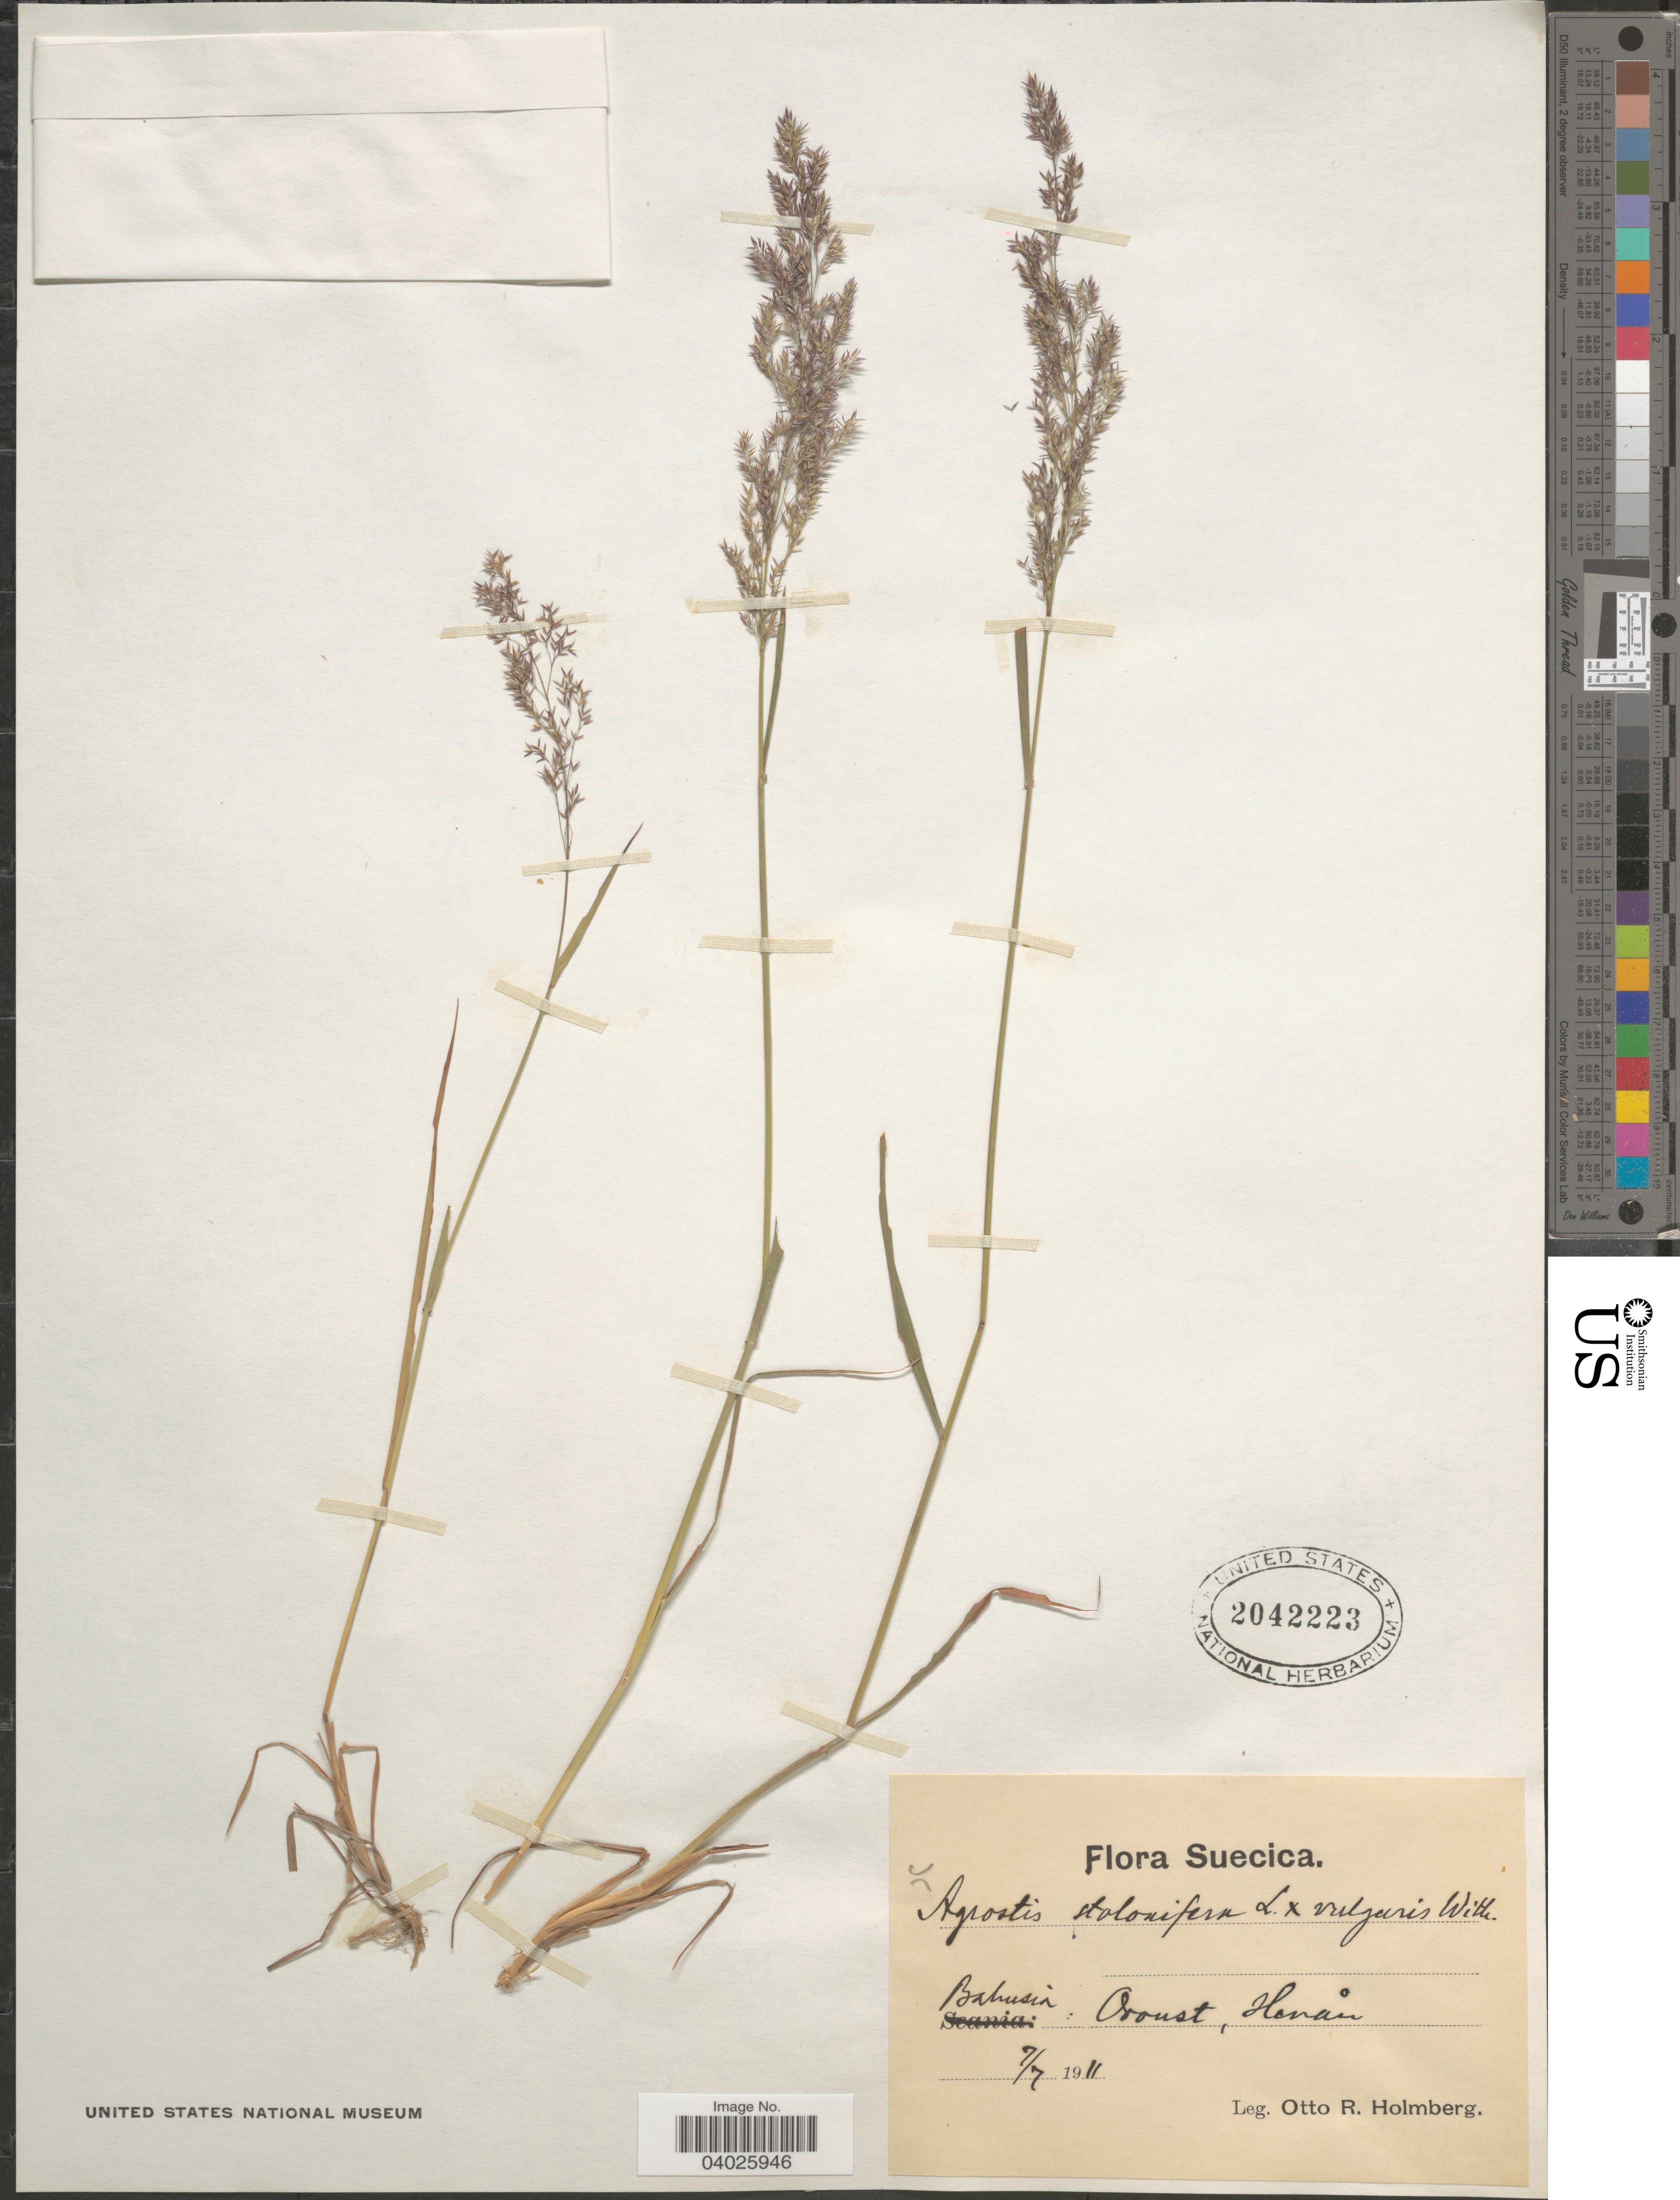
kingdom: Plantae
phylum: Tracheophyta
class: Liliopsida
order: Poales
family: Poaceae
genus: Agrostis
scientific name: Agrostis stolonifera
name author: L.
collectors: O. Holmberg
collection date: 1911-07-07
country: Sweden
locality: Suecica. Bahusia: Oroust, Henån.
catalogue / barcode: US 2042223